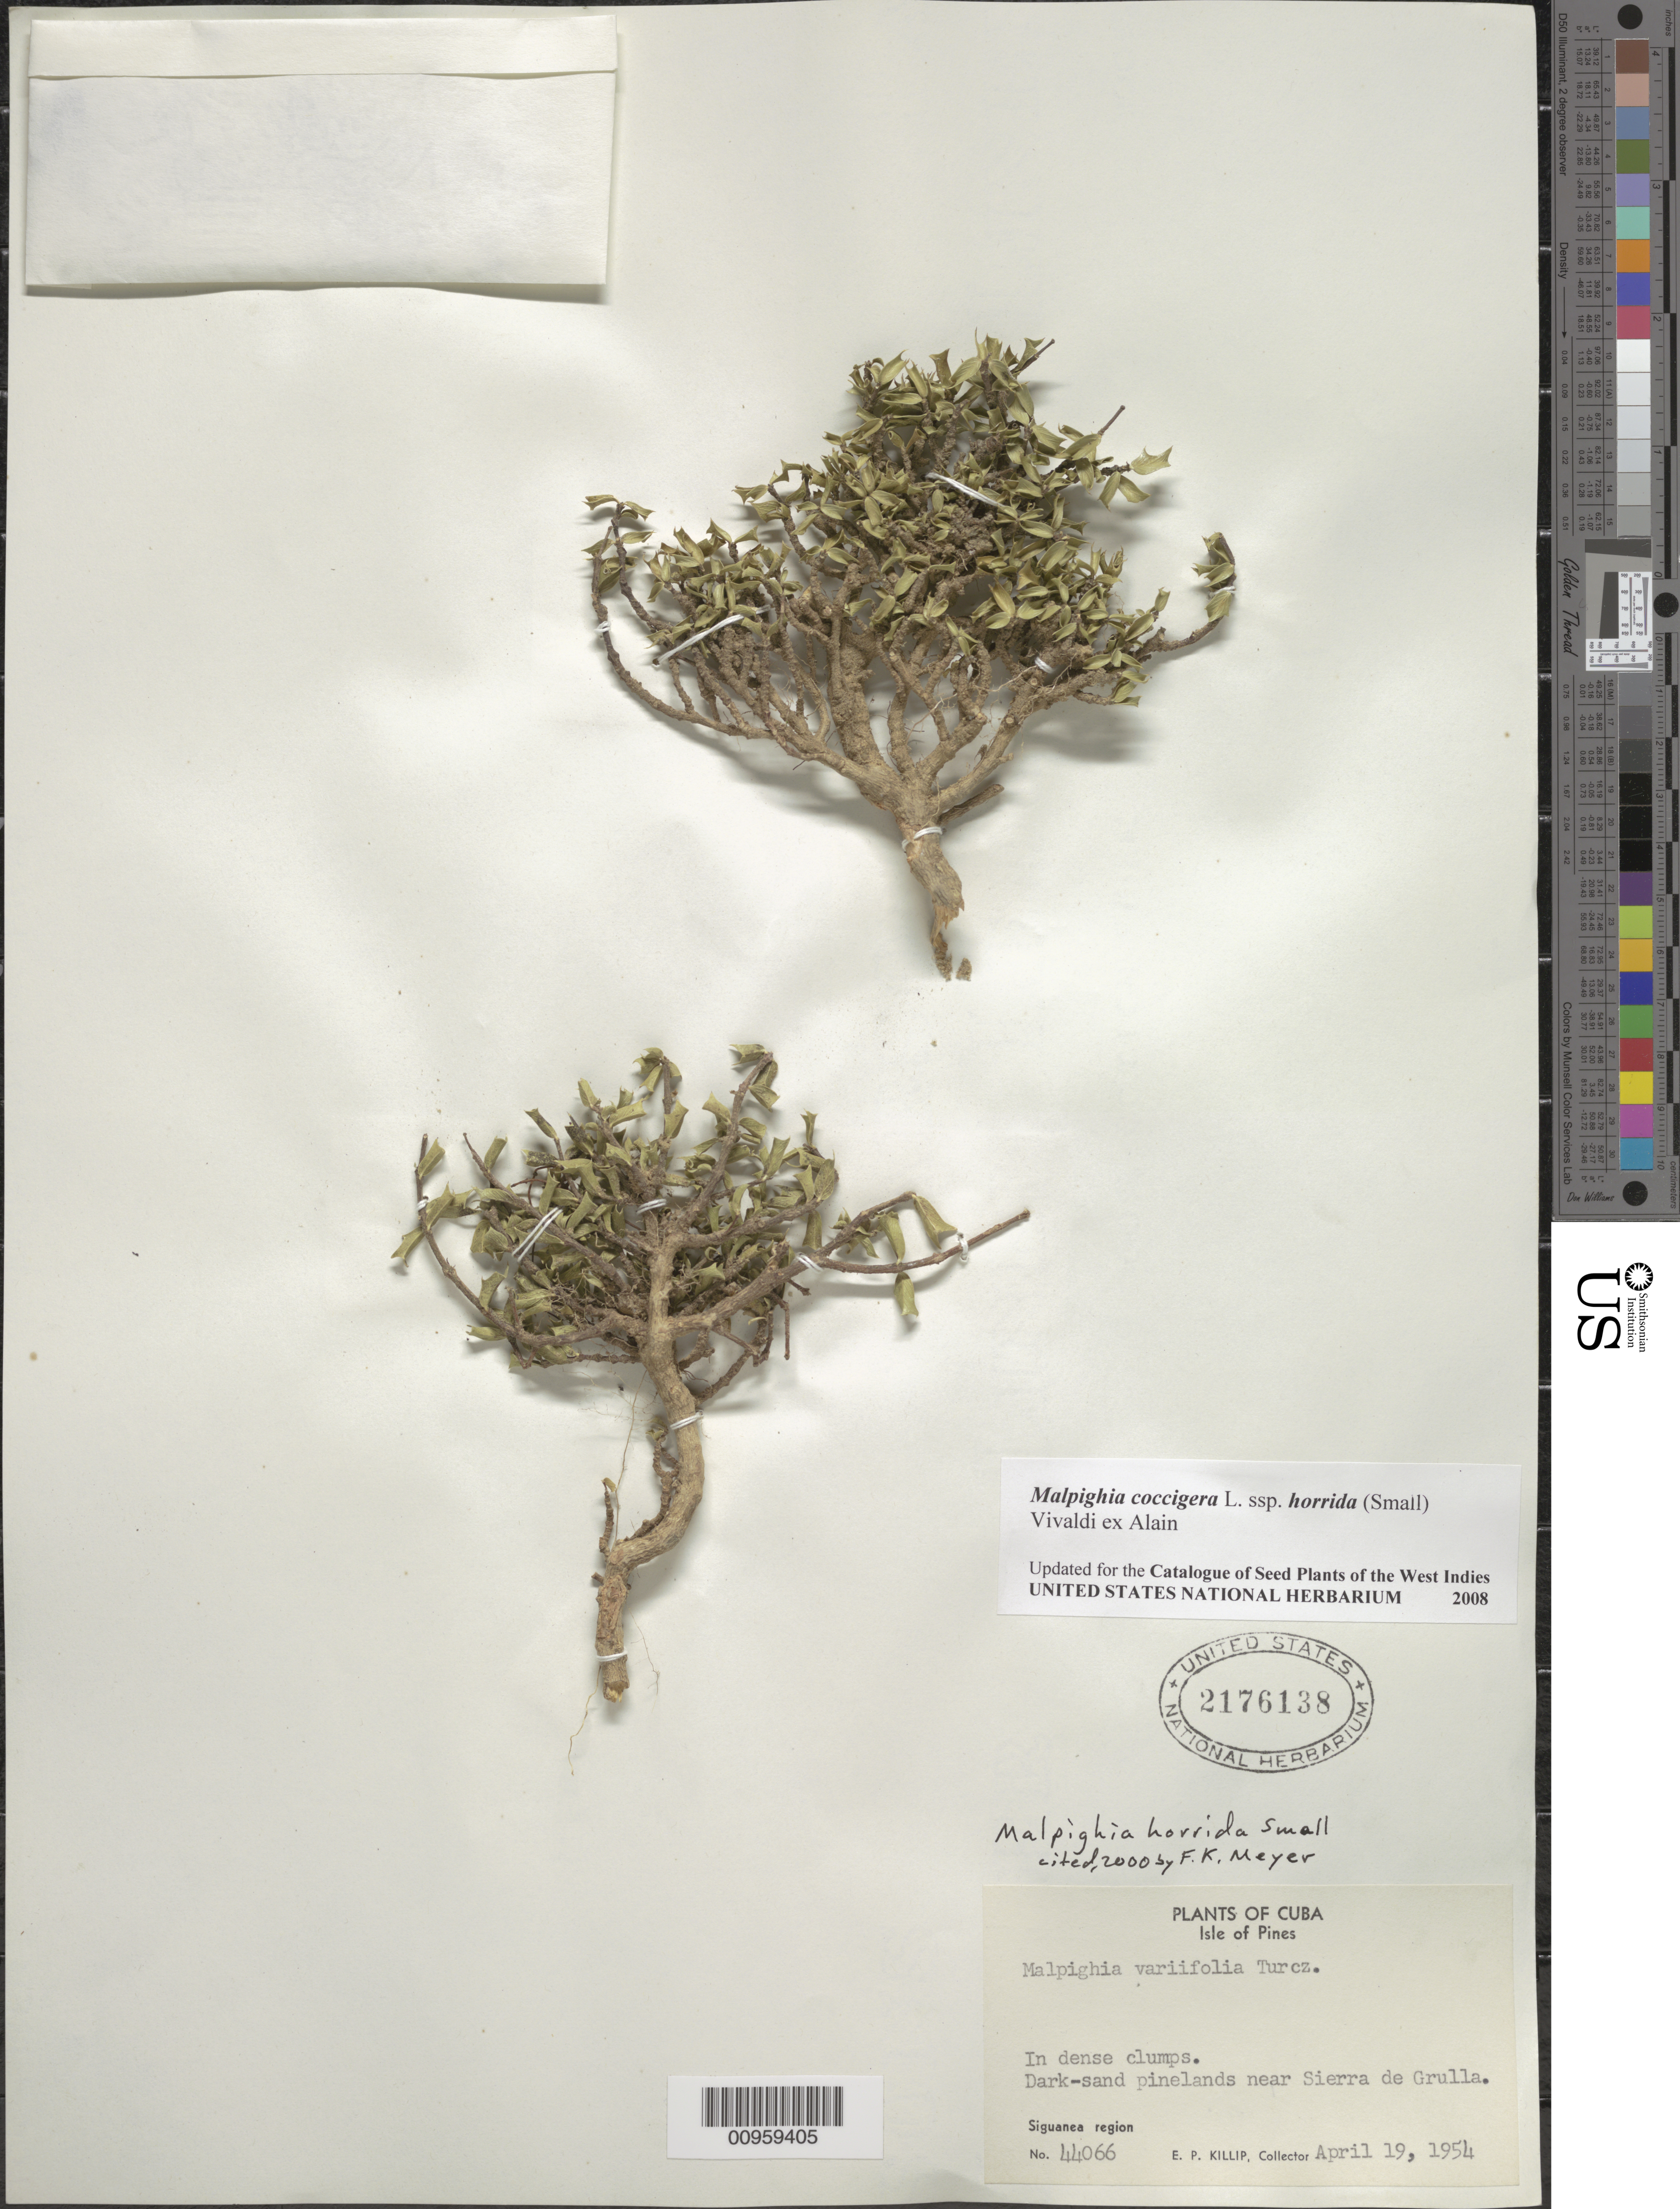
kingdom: Plantae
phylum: Tracheophyta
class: Magnoliopsida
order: Malpighiales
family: Malpighiaceae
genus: Malpighia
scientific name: Malpighia coccigera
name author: L.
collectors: E. P. Killip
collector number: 44066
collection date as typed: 19 Apr 1954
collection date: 1954-04-19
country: Cuba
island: Isla de la Juventud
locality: Siguanea Region, near Sierra de Grulla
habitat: Dark-sand pinelands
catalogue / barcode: US 2176138